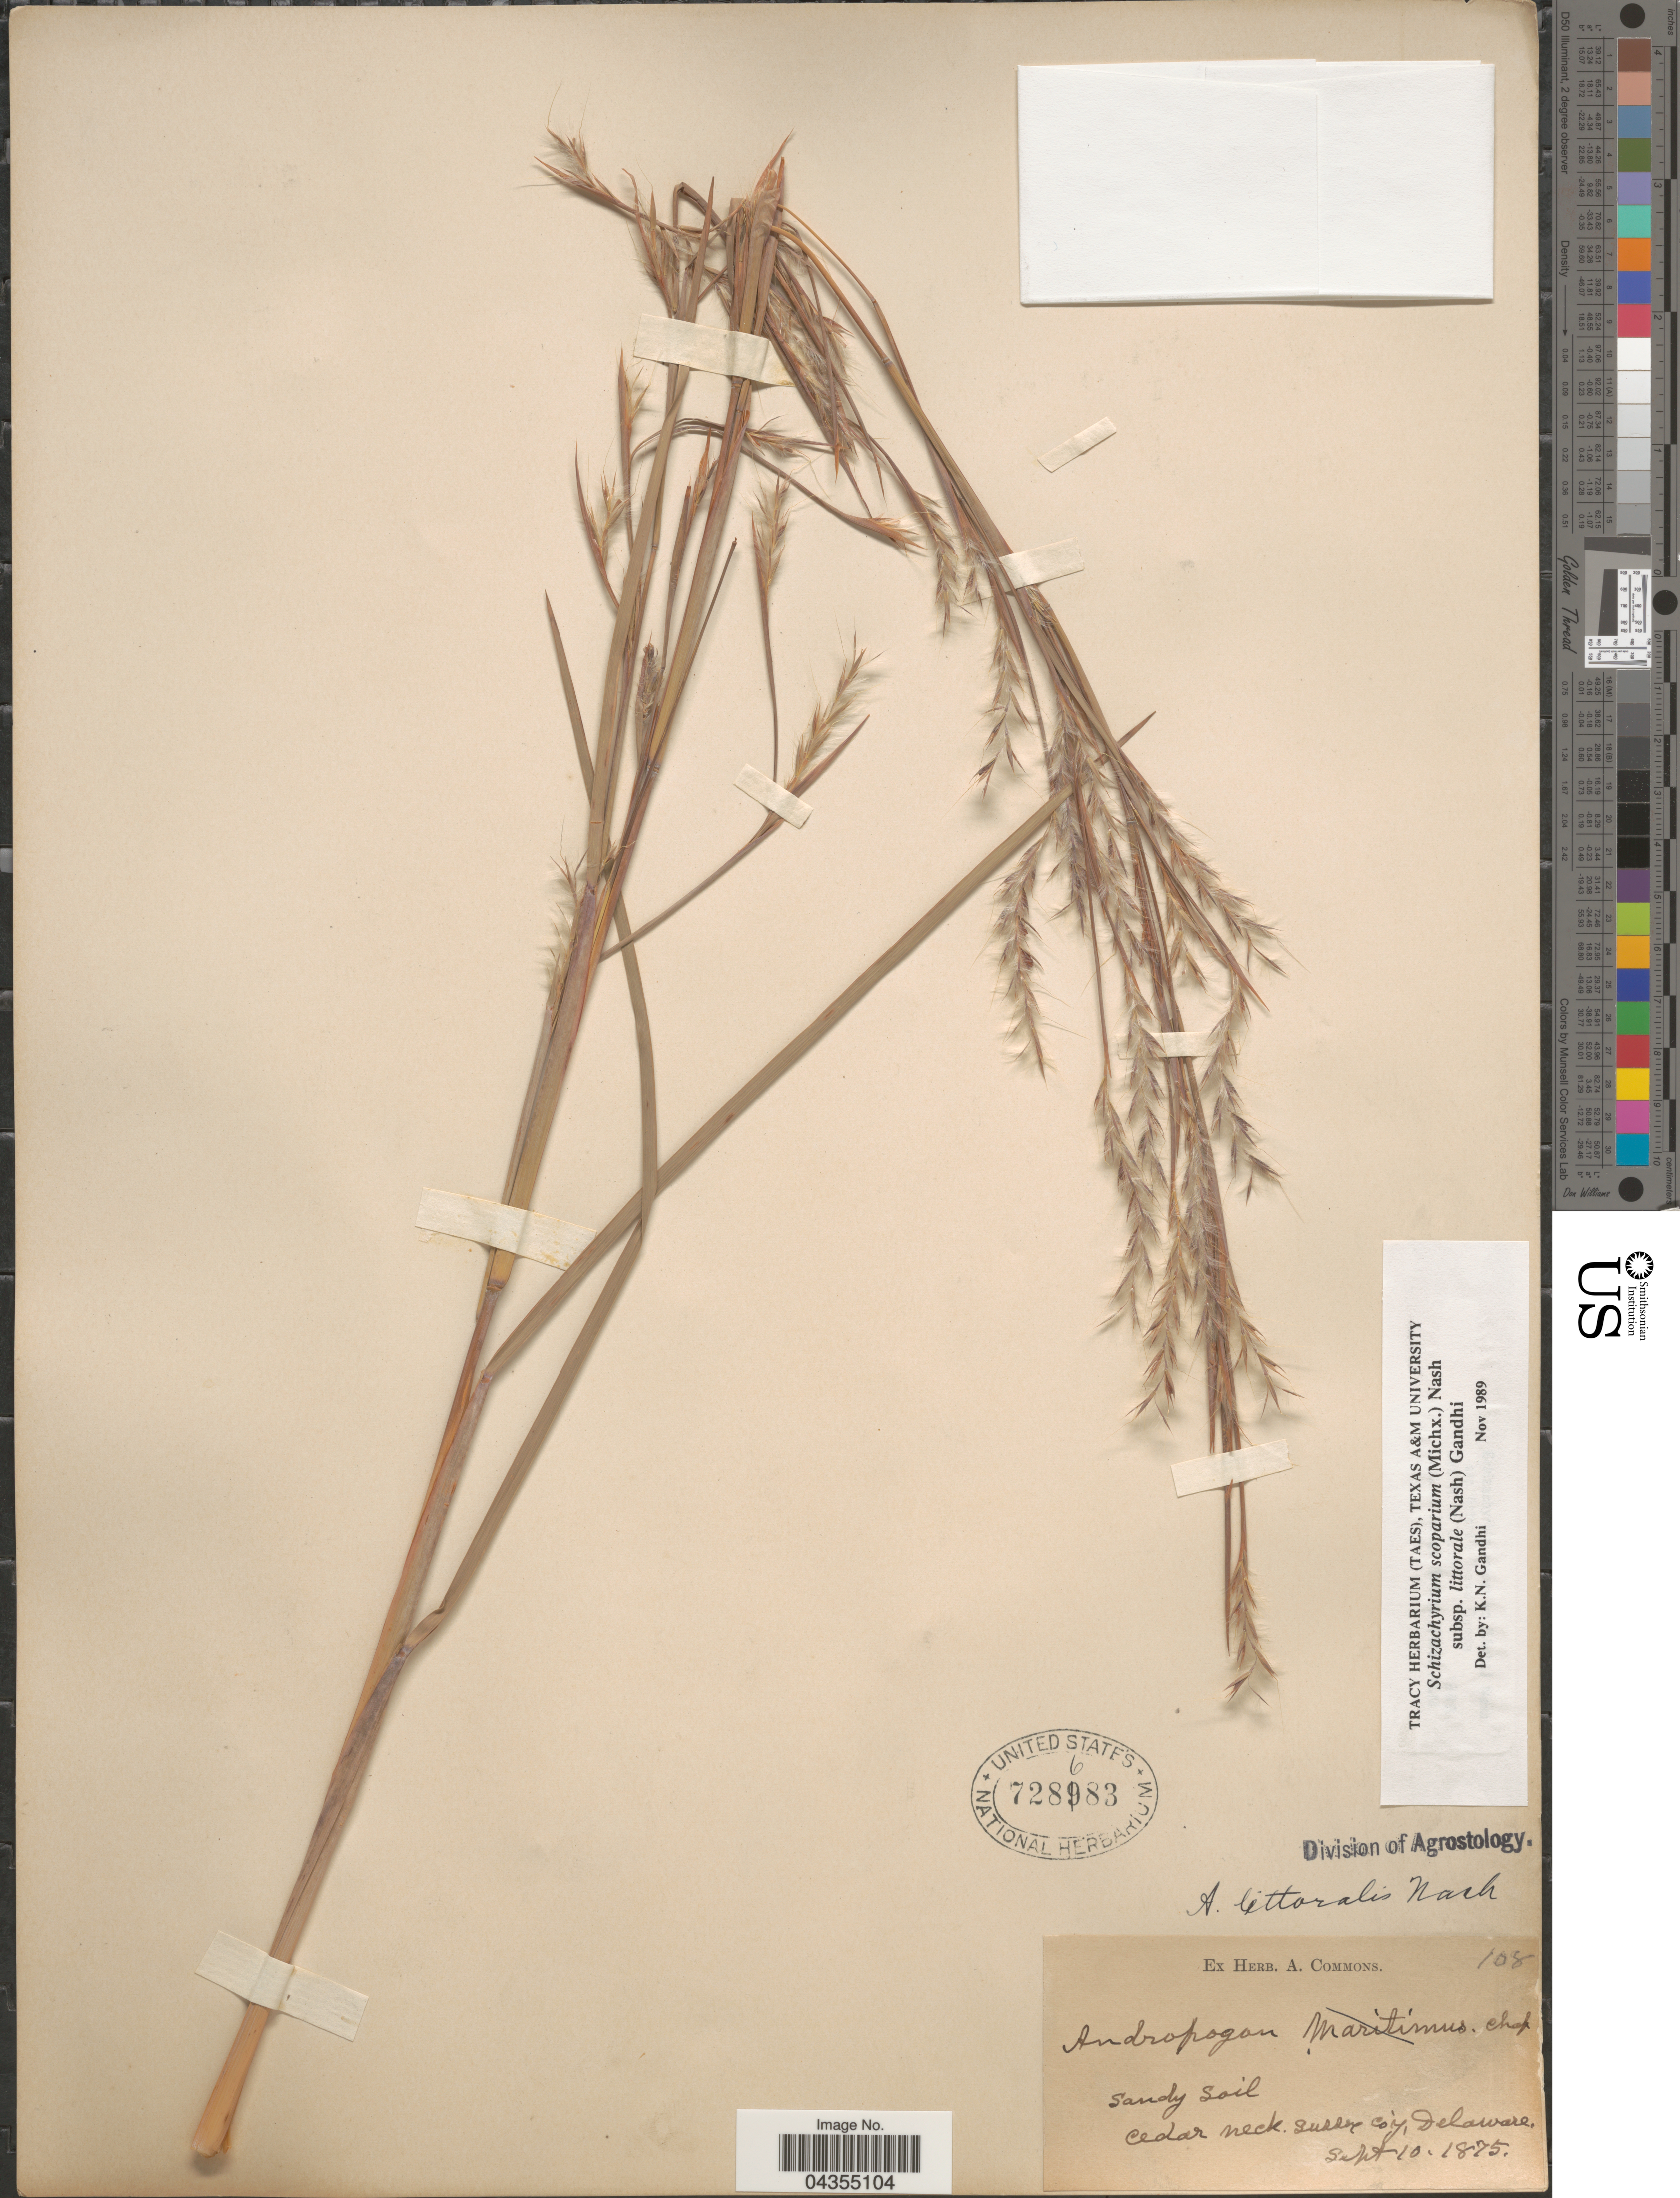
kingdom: Plantae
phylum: Tracheophyta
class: Liliopsida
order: Poales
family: Poaceae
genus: Schizachyrium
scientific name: Schizachyrium scoparium var. littorale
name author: (Nash) Gould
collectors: ex herb. A. Commons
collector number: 108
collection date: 1875-09-10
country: United States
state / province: Delaware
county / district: Sussex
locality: Cedar neck, Sussex City.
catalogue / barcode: US 728683